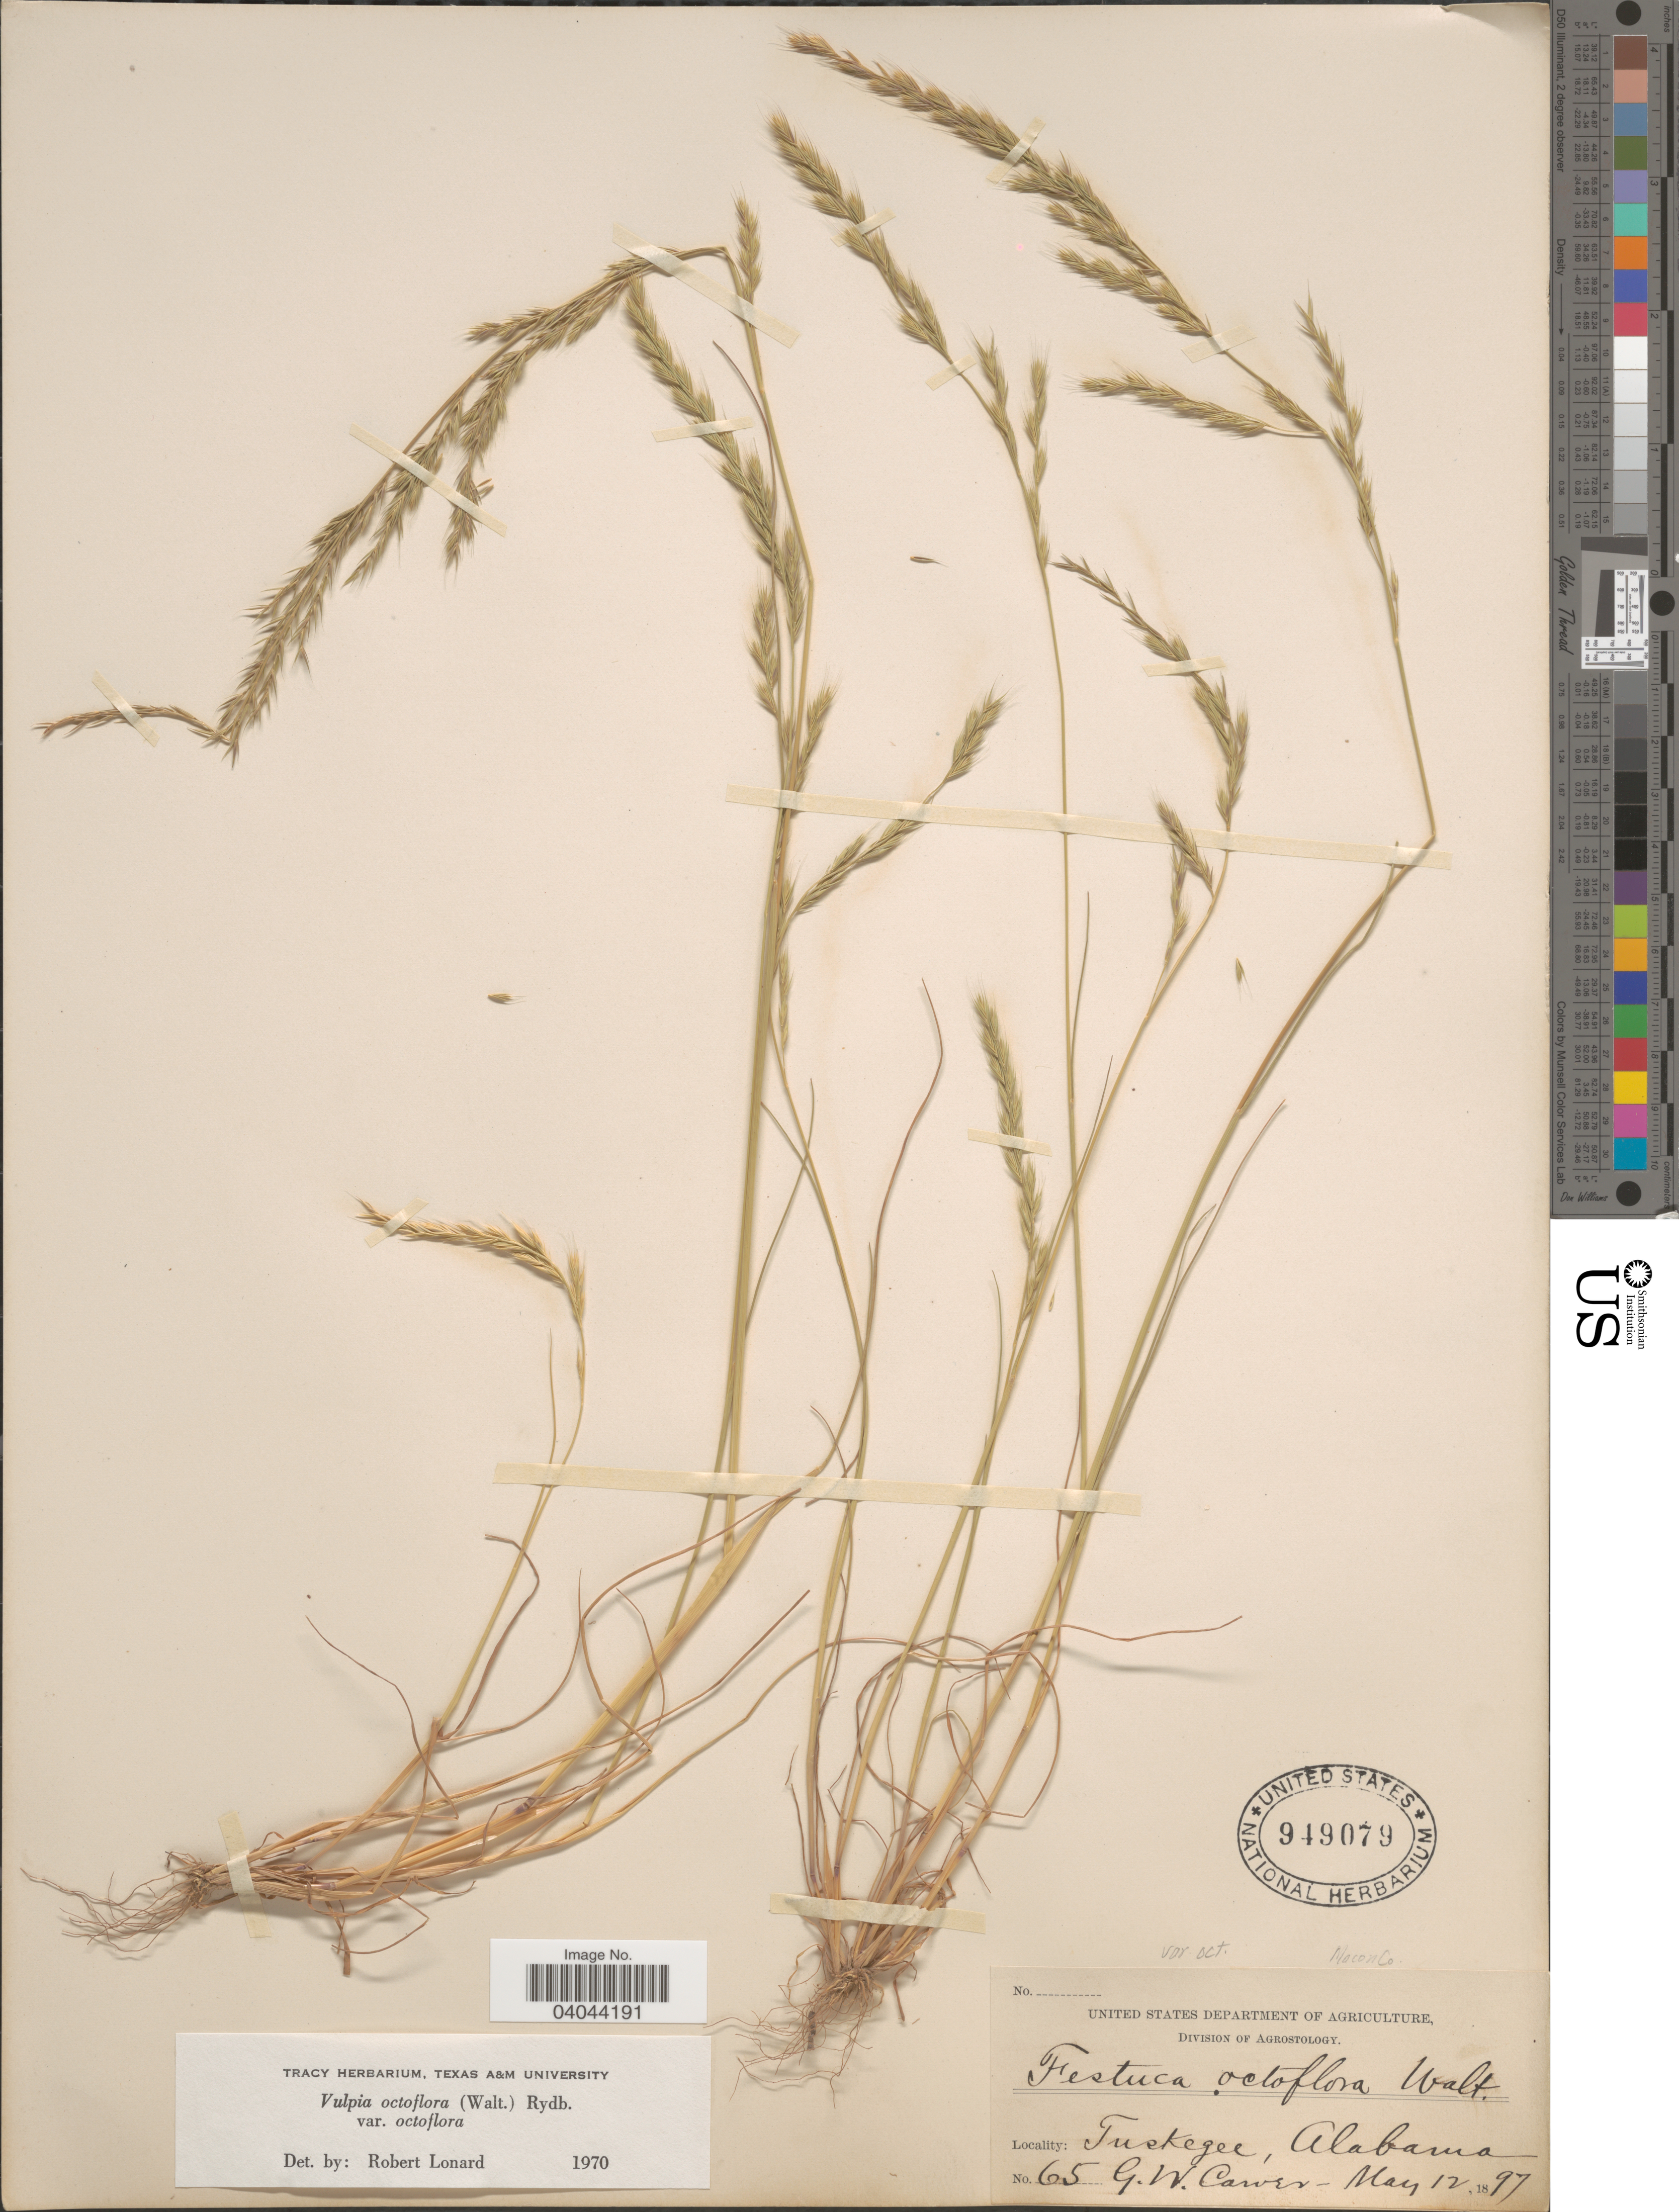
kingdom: Plantae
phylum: Tracheophyta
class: Liliopsida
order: Poales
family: Poaceae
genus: Festuca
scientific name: Festuca octoflora var. octoflora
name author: Walter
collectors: G. Carver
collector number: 65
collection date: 1897-05-12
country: United States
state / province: Alabama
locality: Macon Co. Tuskegee.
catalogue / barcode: US 949079